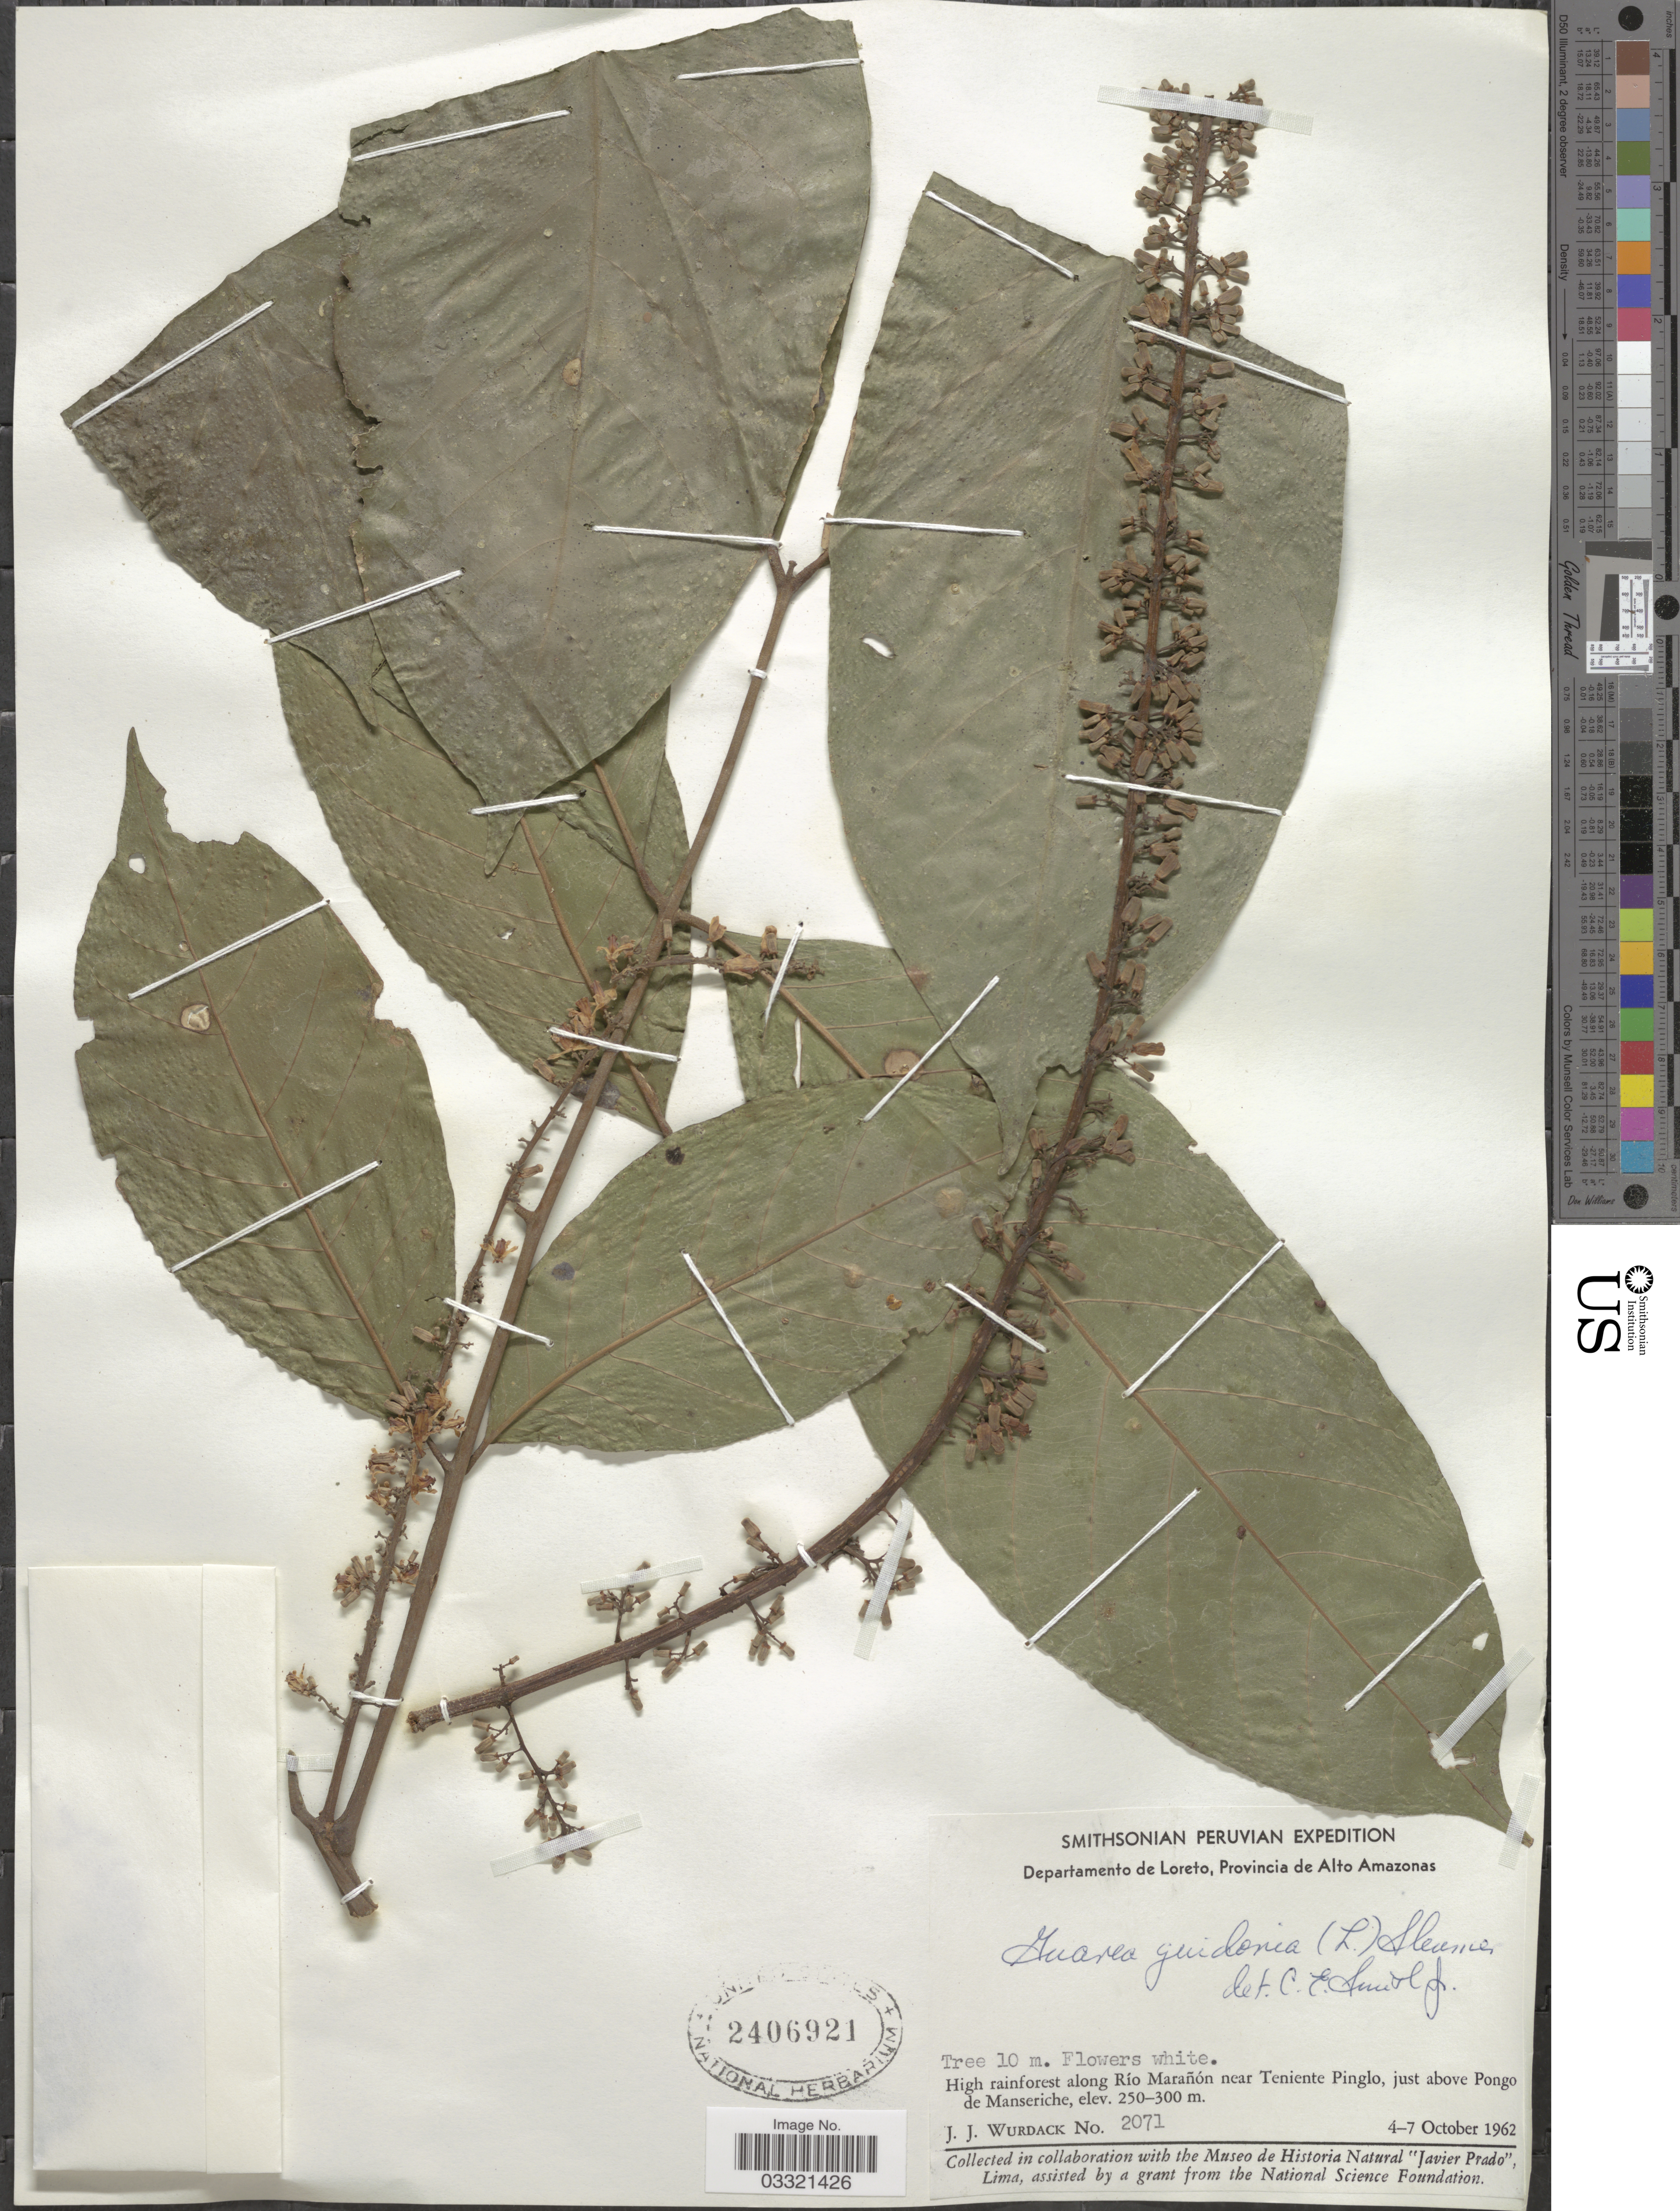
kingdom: Plantae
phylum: Tracheophyta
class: Magnoliopsida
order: Sapindales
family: Meliaceae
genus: Guarea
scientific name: Guarea guidonia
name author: (L.) Sleumer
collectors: J. J. Wurdack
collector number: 2071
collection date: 1962-10-04/1962-10-07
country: Peru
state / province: Loreto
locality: Departamento de Loreto, Provincia de Alto Amazonas. High rainforest along Río Marañón near Teniente Pinglo, just above Pongo de Manseriche.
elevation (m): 250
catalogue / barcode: US 2406921